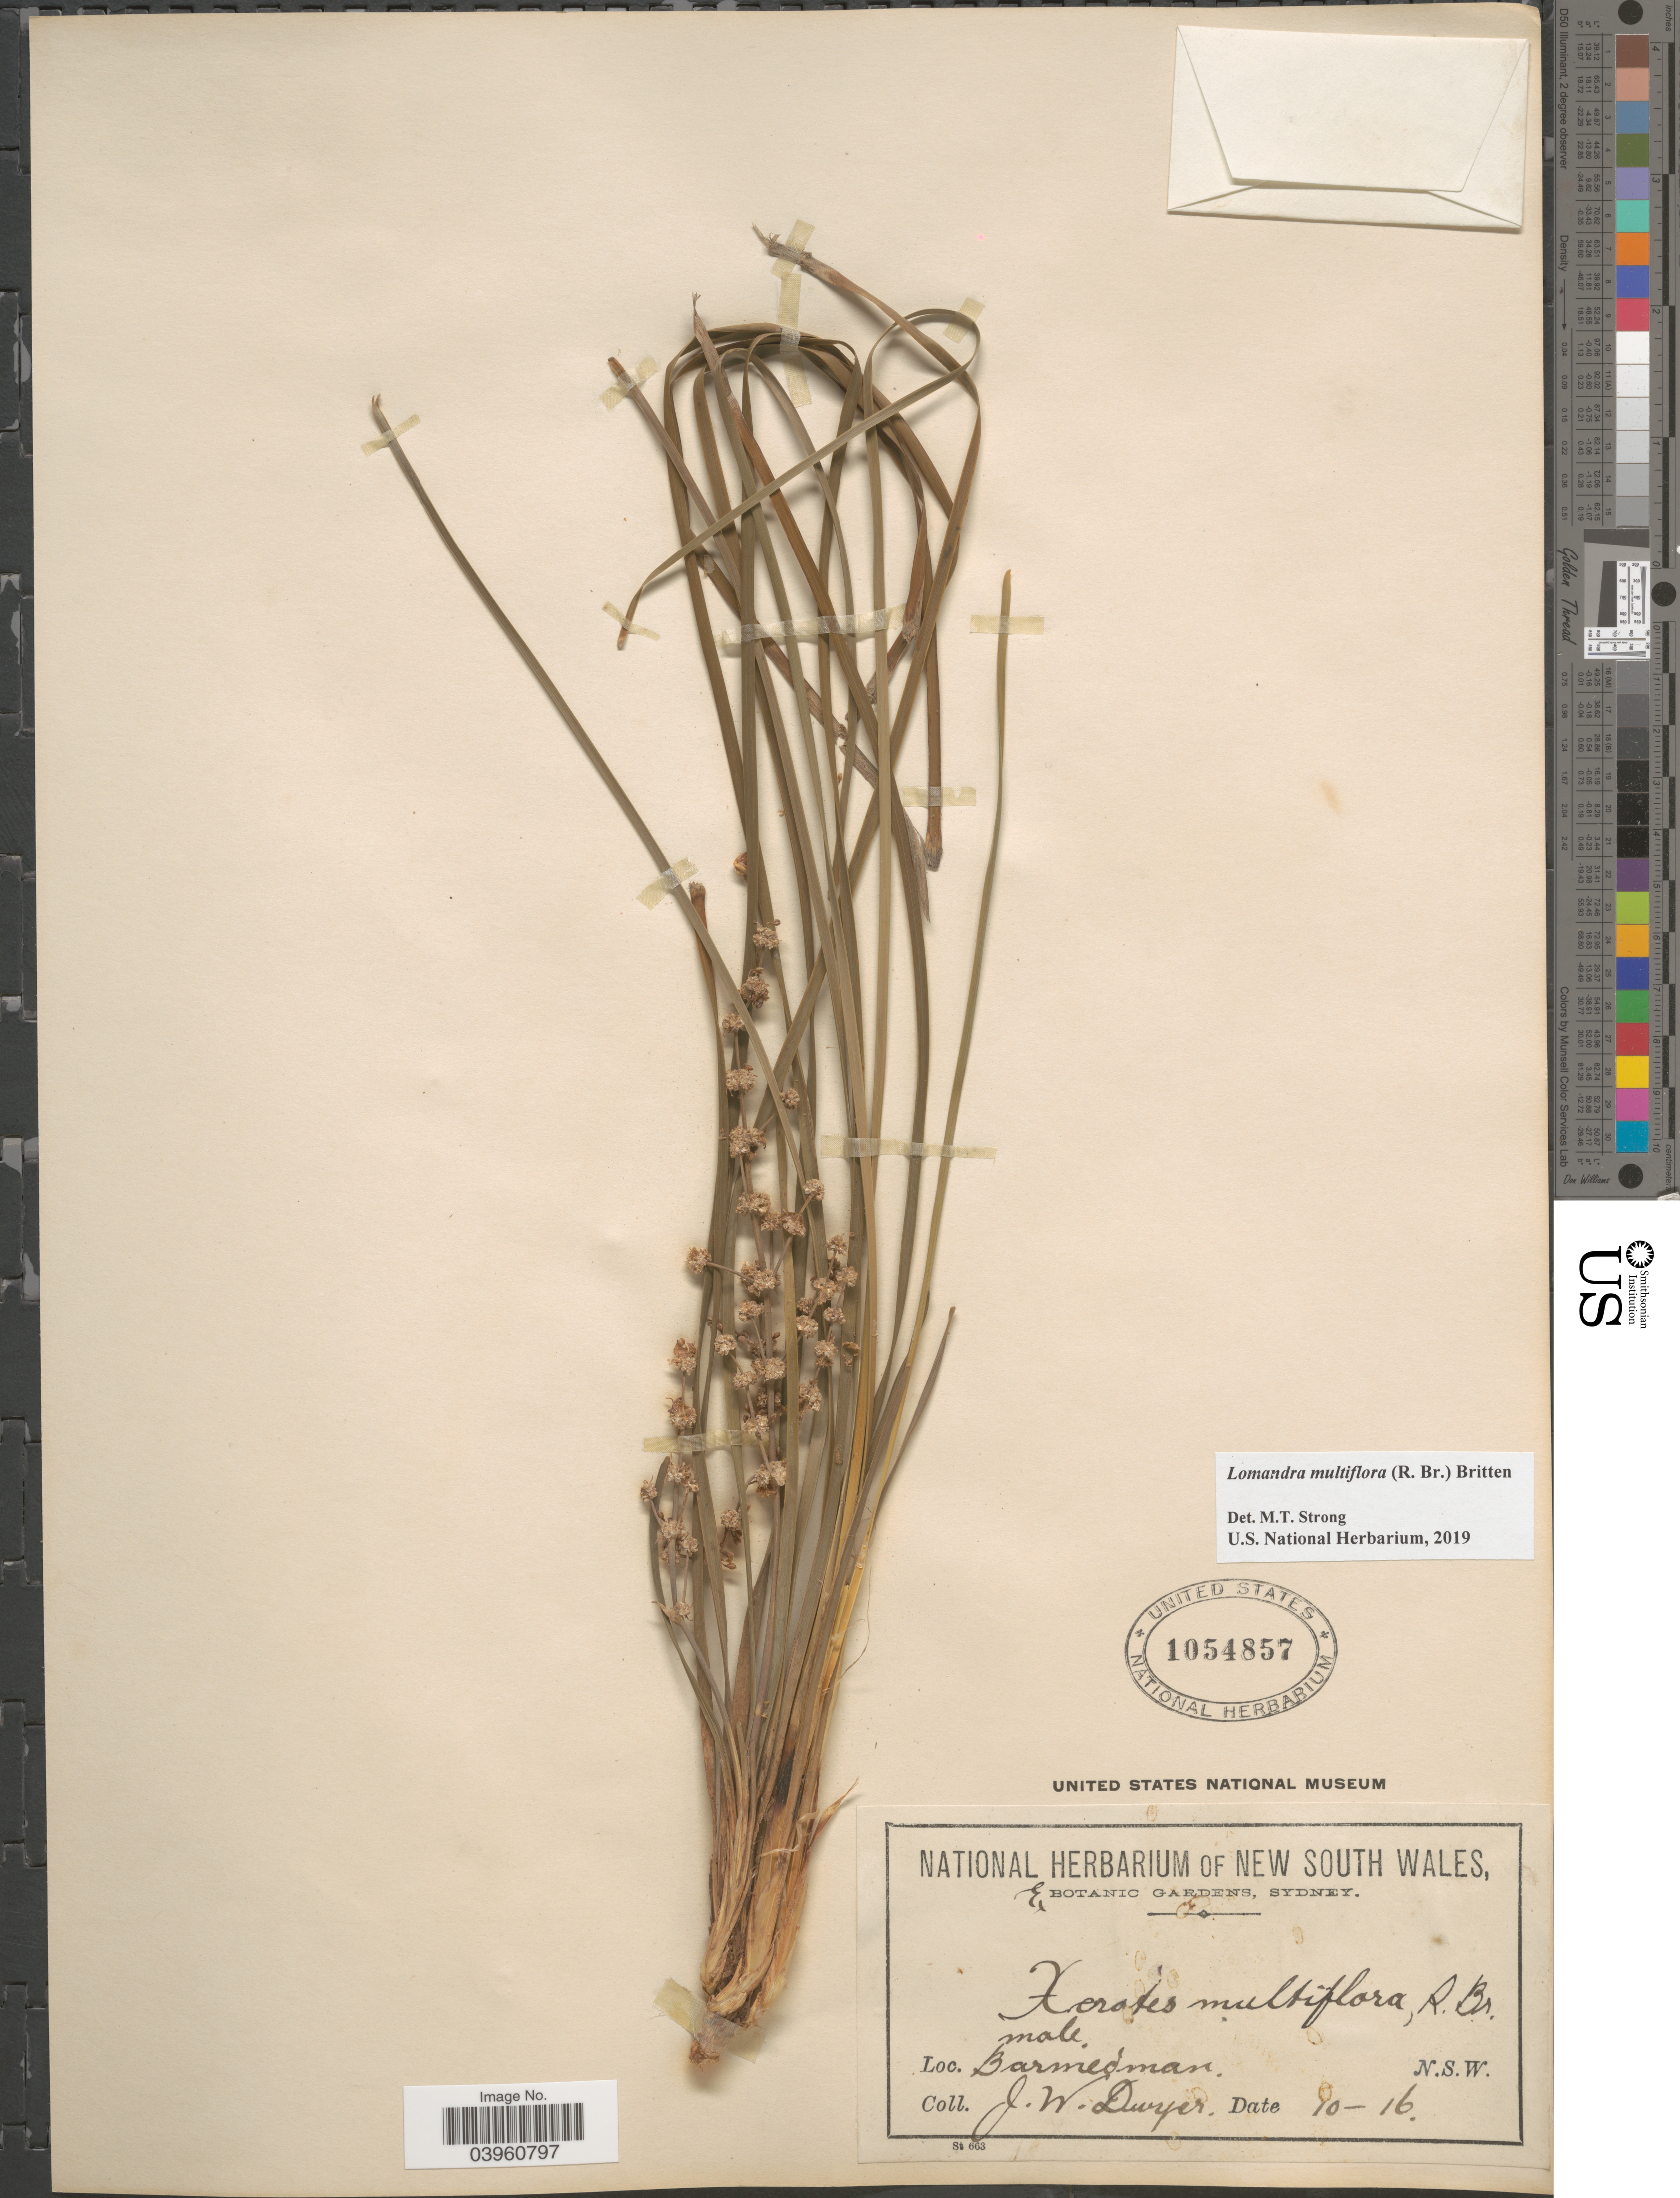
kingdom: Plantae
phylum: Tracheophyta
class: Liliopsida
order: Asparagales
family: Asparagaceae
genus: Lomandra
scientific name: Lomandra multiflora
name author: (R. Br.) Britten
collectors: J. Dwyer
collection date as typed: Transcribed d/m/y: /10/16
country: Australia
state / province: New South Wales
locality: Barmedman.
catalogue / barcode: US 1054857